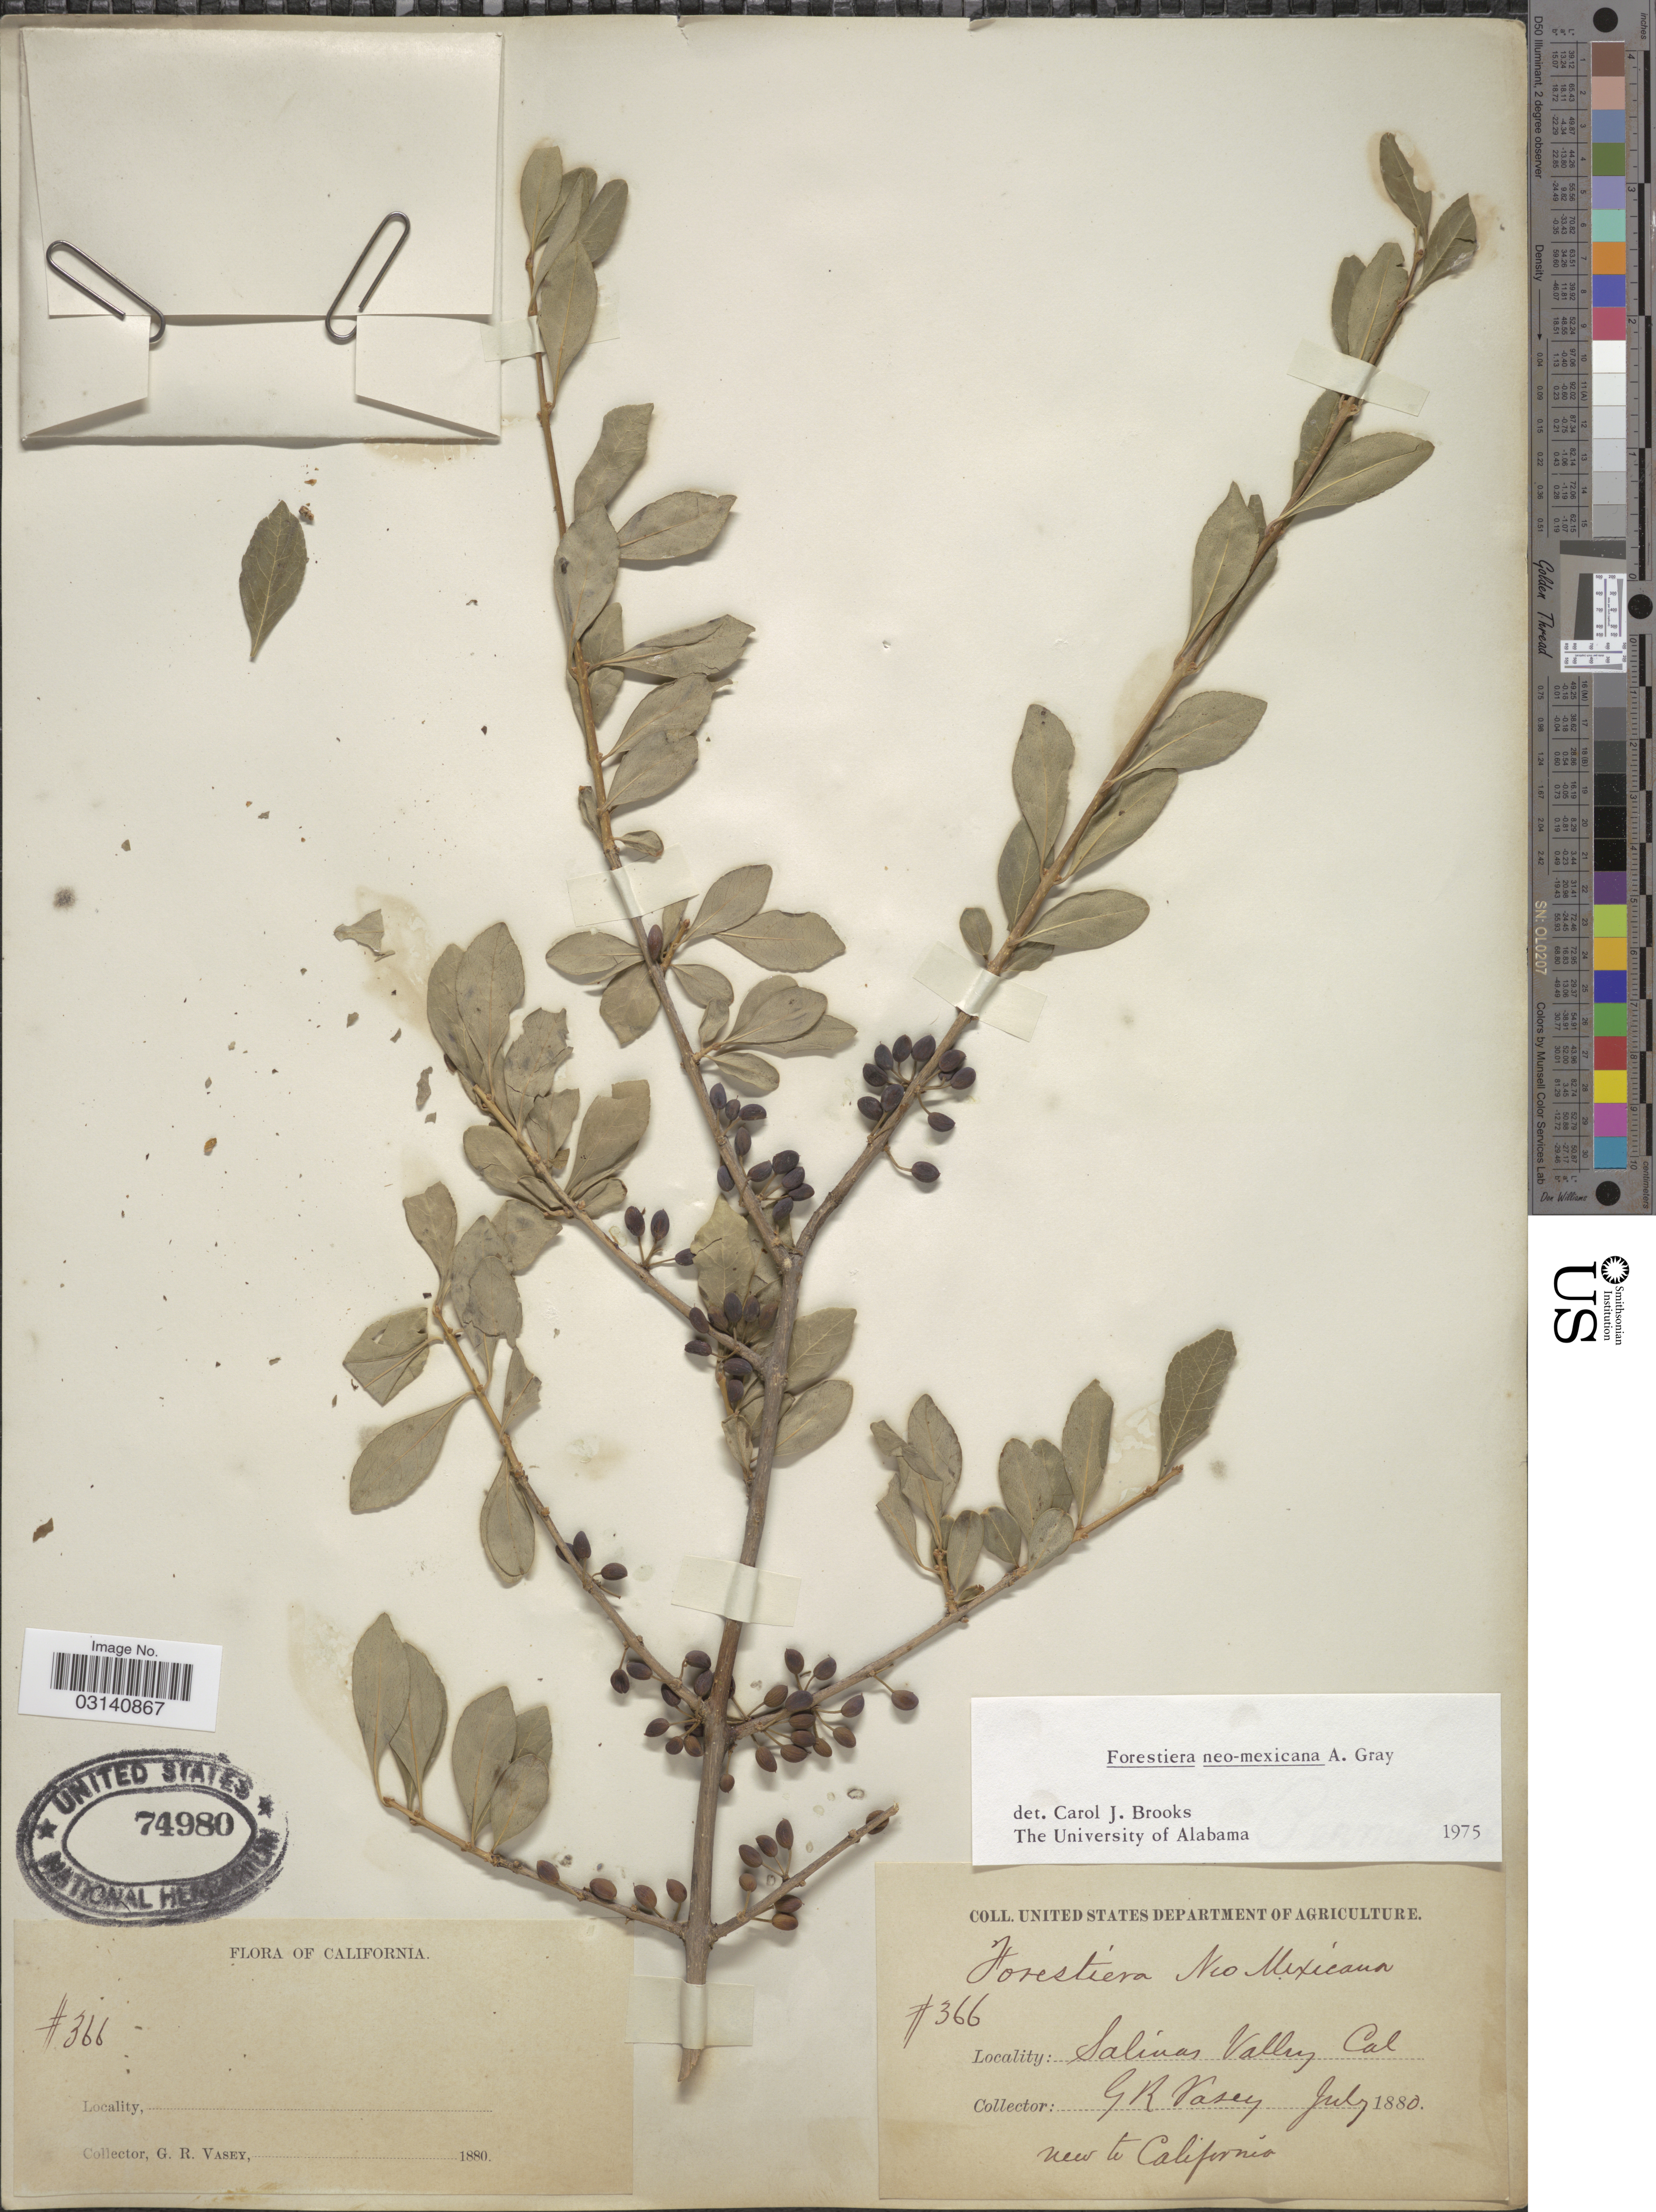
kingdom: Plantae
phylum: Tracheophyta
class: Magnoliopsida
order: Lamiales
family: Oleaceae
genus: Forestiera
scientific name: Forestiera neomexicana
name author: A. Gray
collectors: G. R. Vasey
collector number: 366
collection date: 1880-07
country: United States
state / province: California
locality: Salinas Valley, Cal.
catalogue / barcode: US 74980